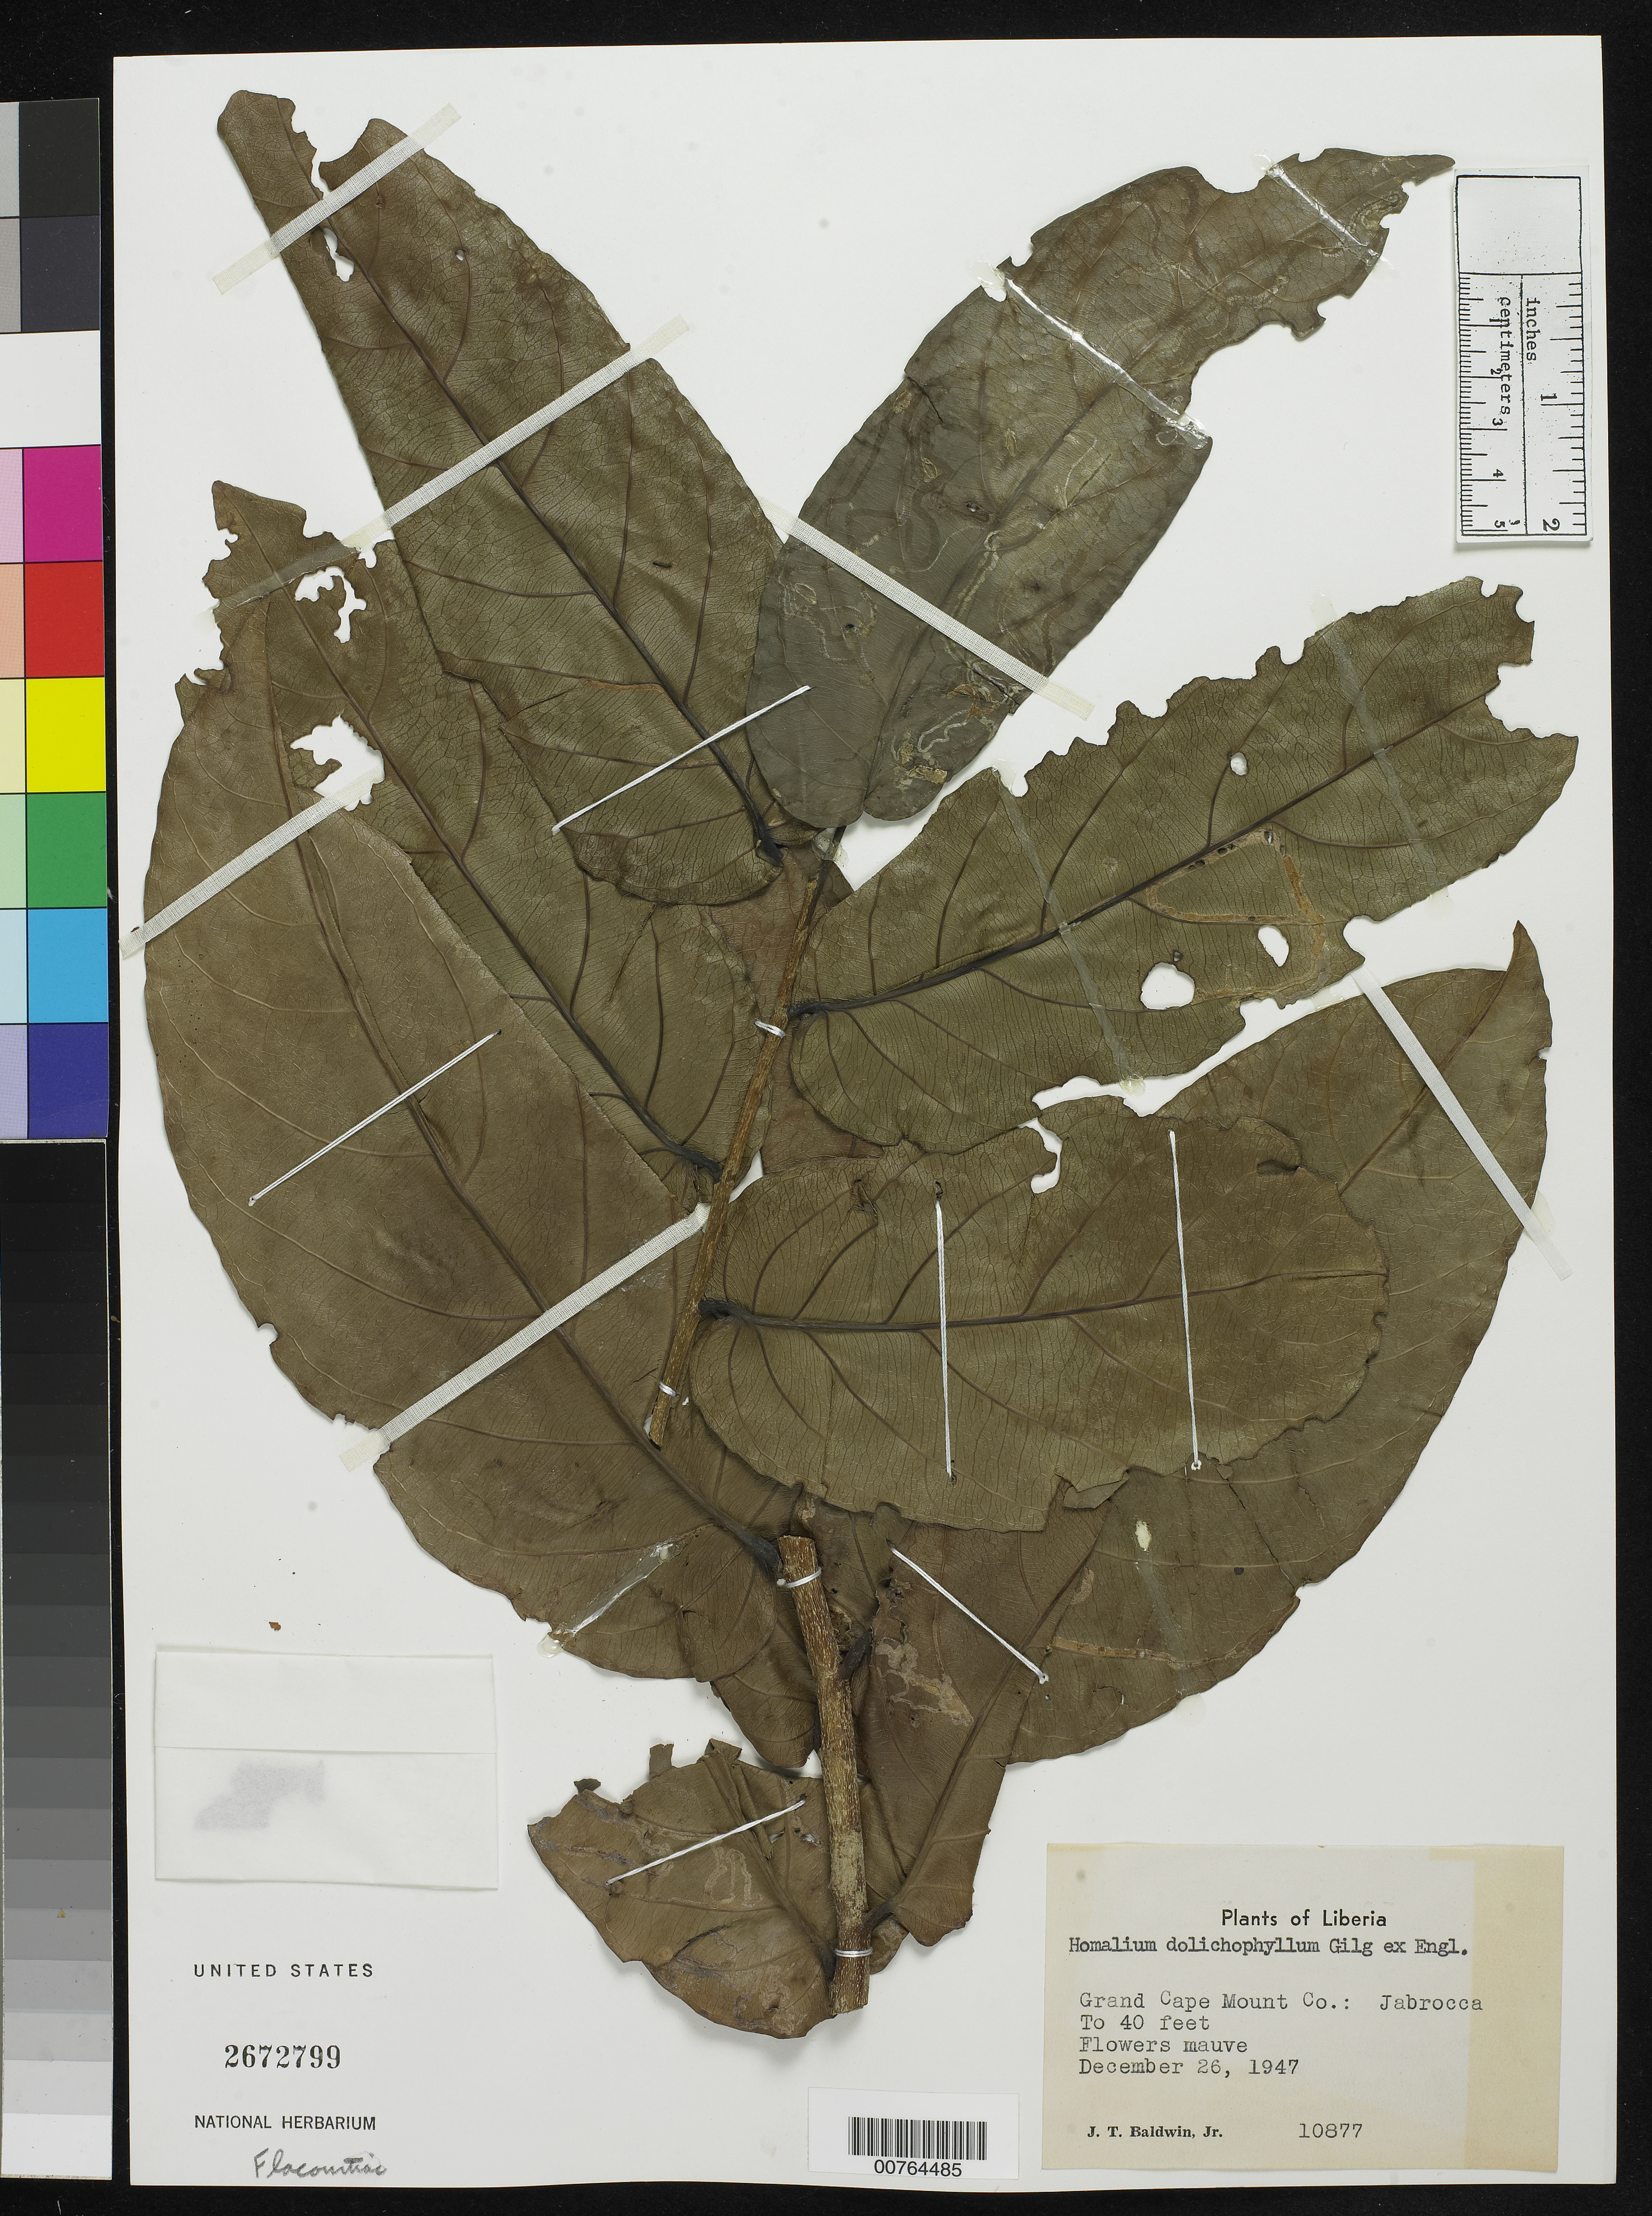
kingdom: Plantae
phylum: Tracheophyta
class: Magnoliopsida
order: Malpighiales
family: Salicaceae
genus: Homalium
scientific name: Homalium dolichophyllum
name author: Gilg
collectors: J. T. Baldwin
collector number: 10877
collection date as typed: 26 Dec 1947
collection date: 1947-12-26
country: Liberia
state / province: Grand Cape Mount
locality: Jabrocca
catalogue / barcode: US 2672799